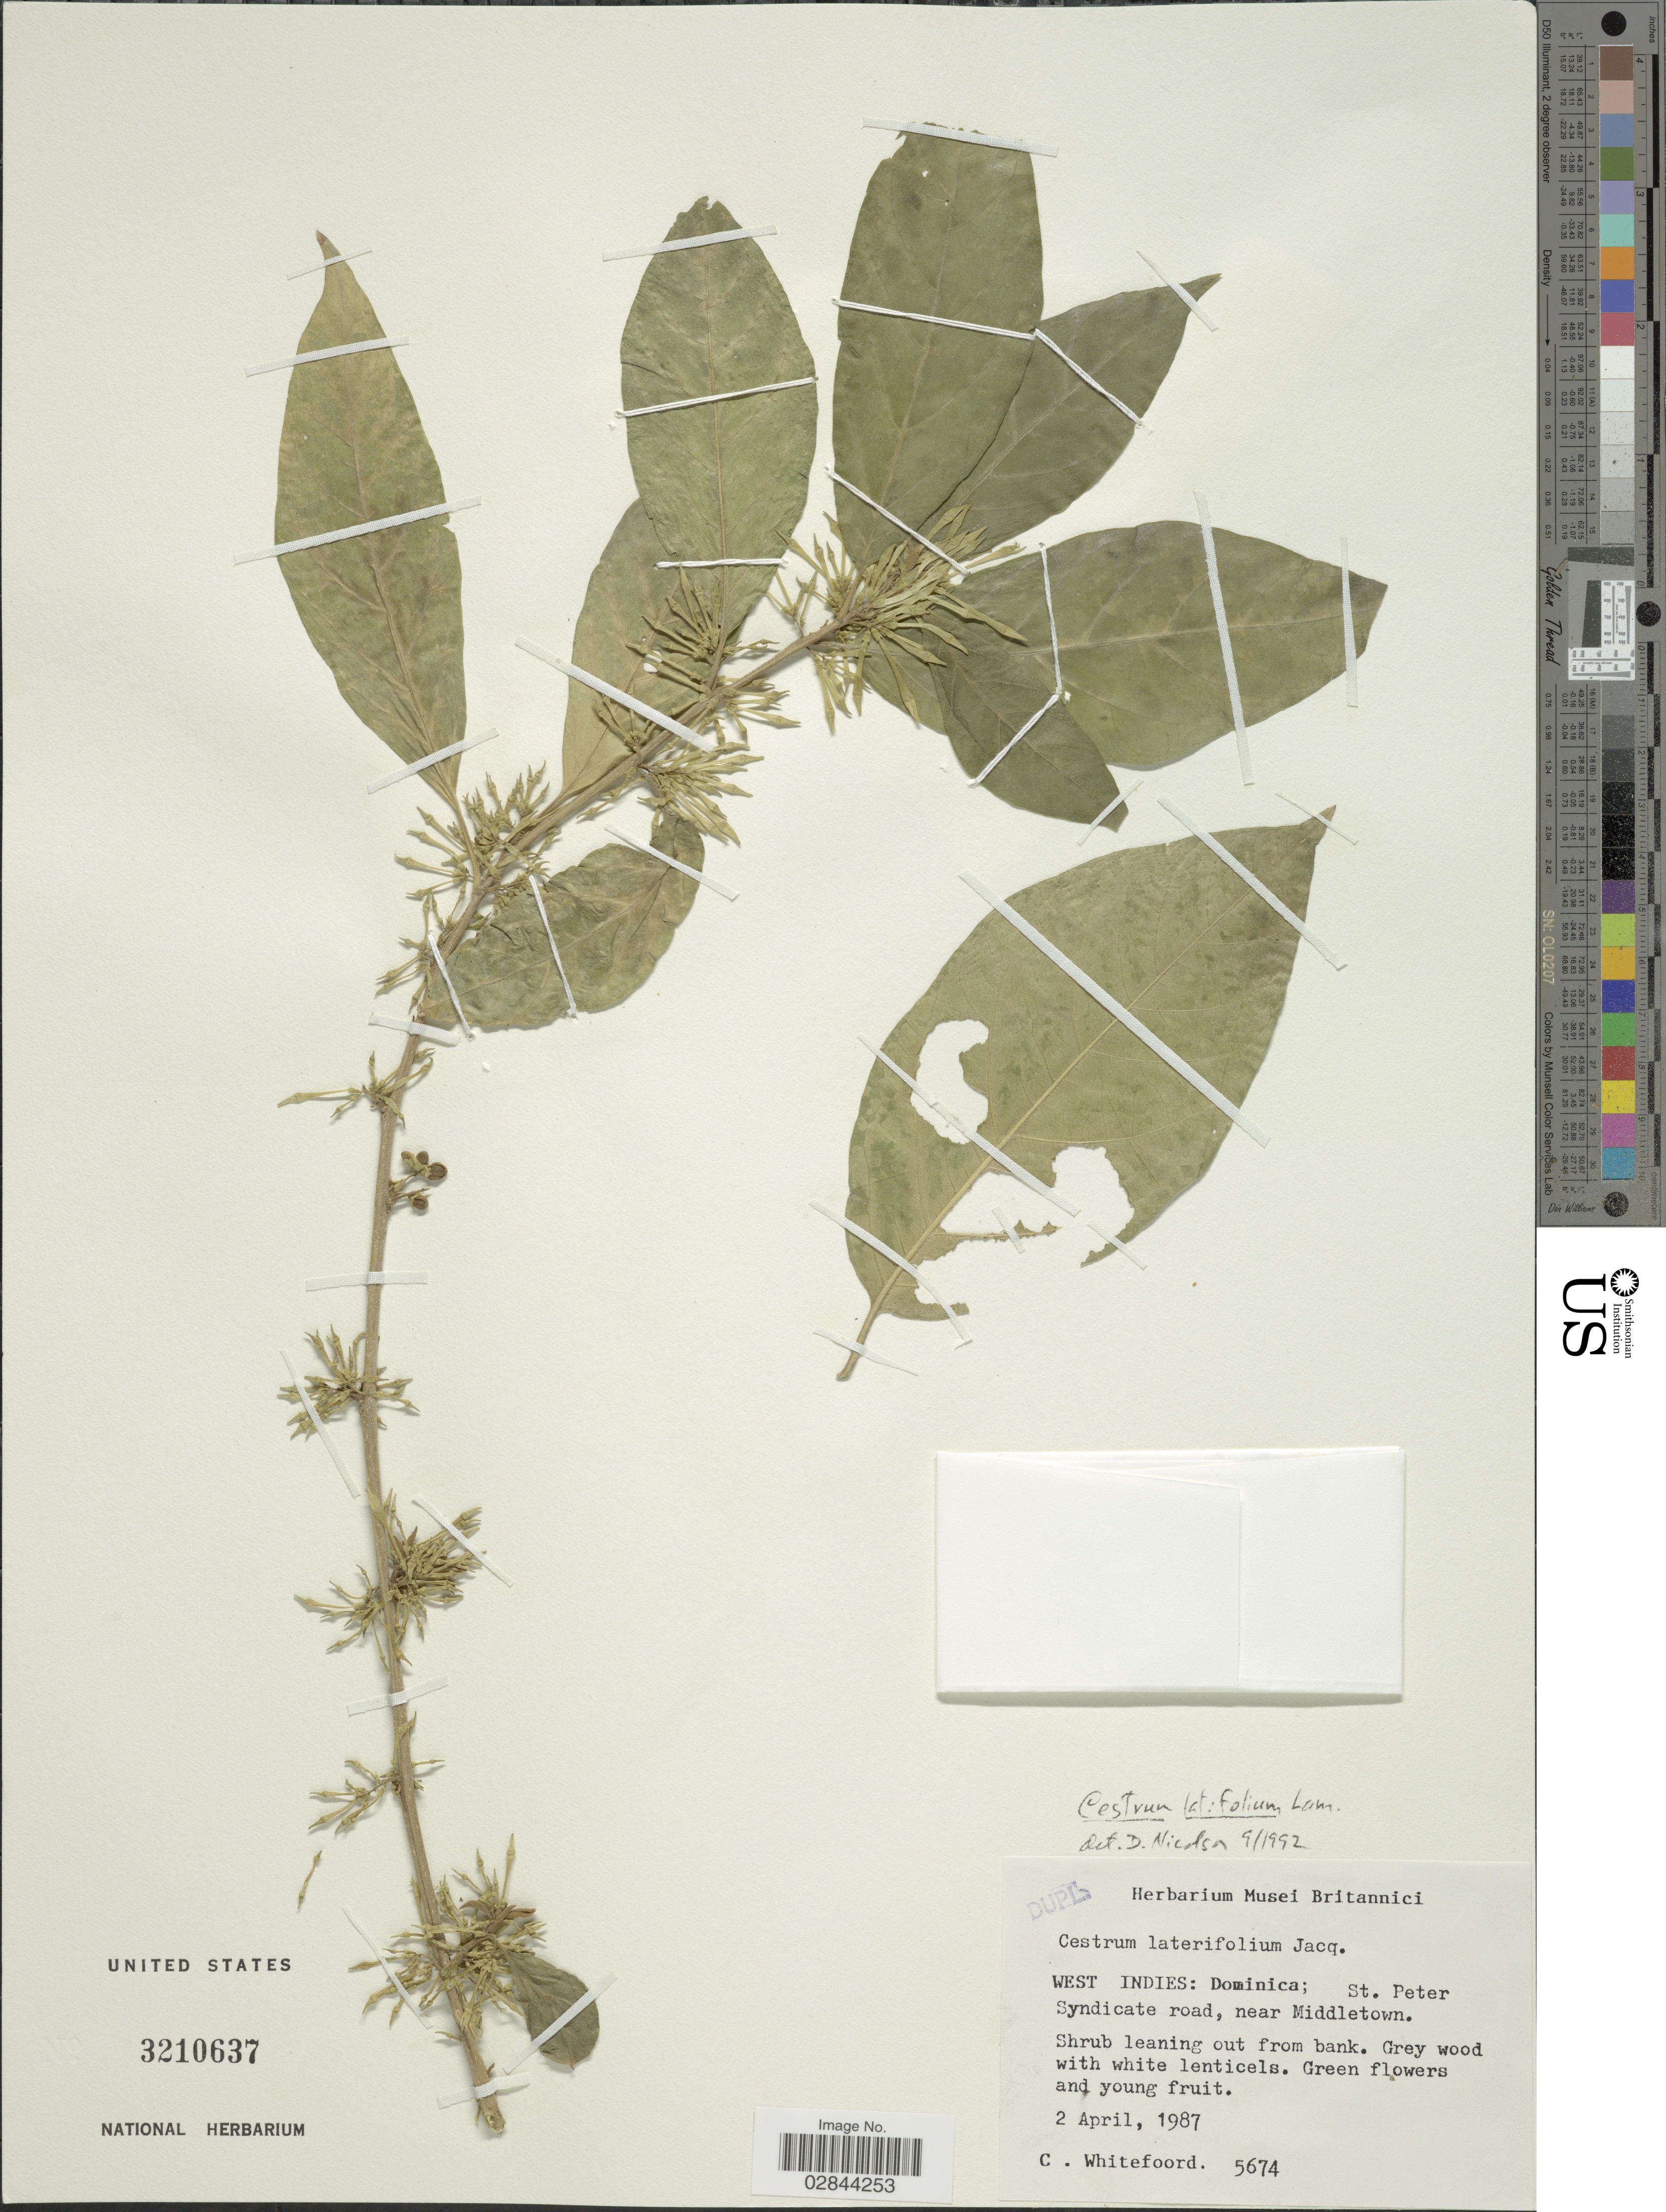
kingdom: Plantae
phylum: Tracheophyta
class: Magnoliopsida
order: Solanales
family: Solanaceae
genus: Cestrum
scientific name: Cestrum latifolium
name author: Lam.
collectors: C. Whitefoord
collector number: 5674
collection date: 1987-04-02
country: Dominica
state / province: St. Peter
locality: St. Peter Syndicate road, near Middletown.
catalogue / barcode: US 3210637